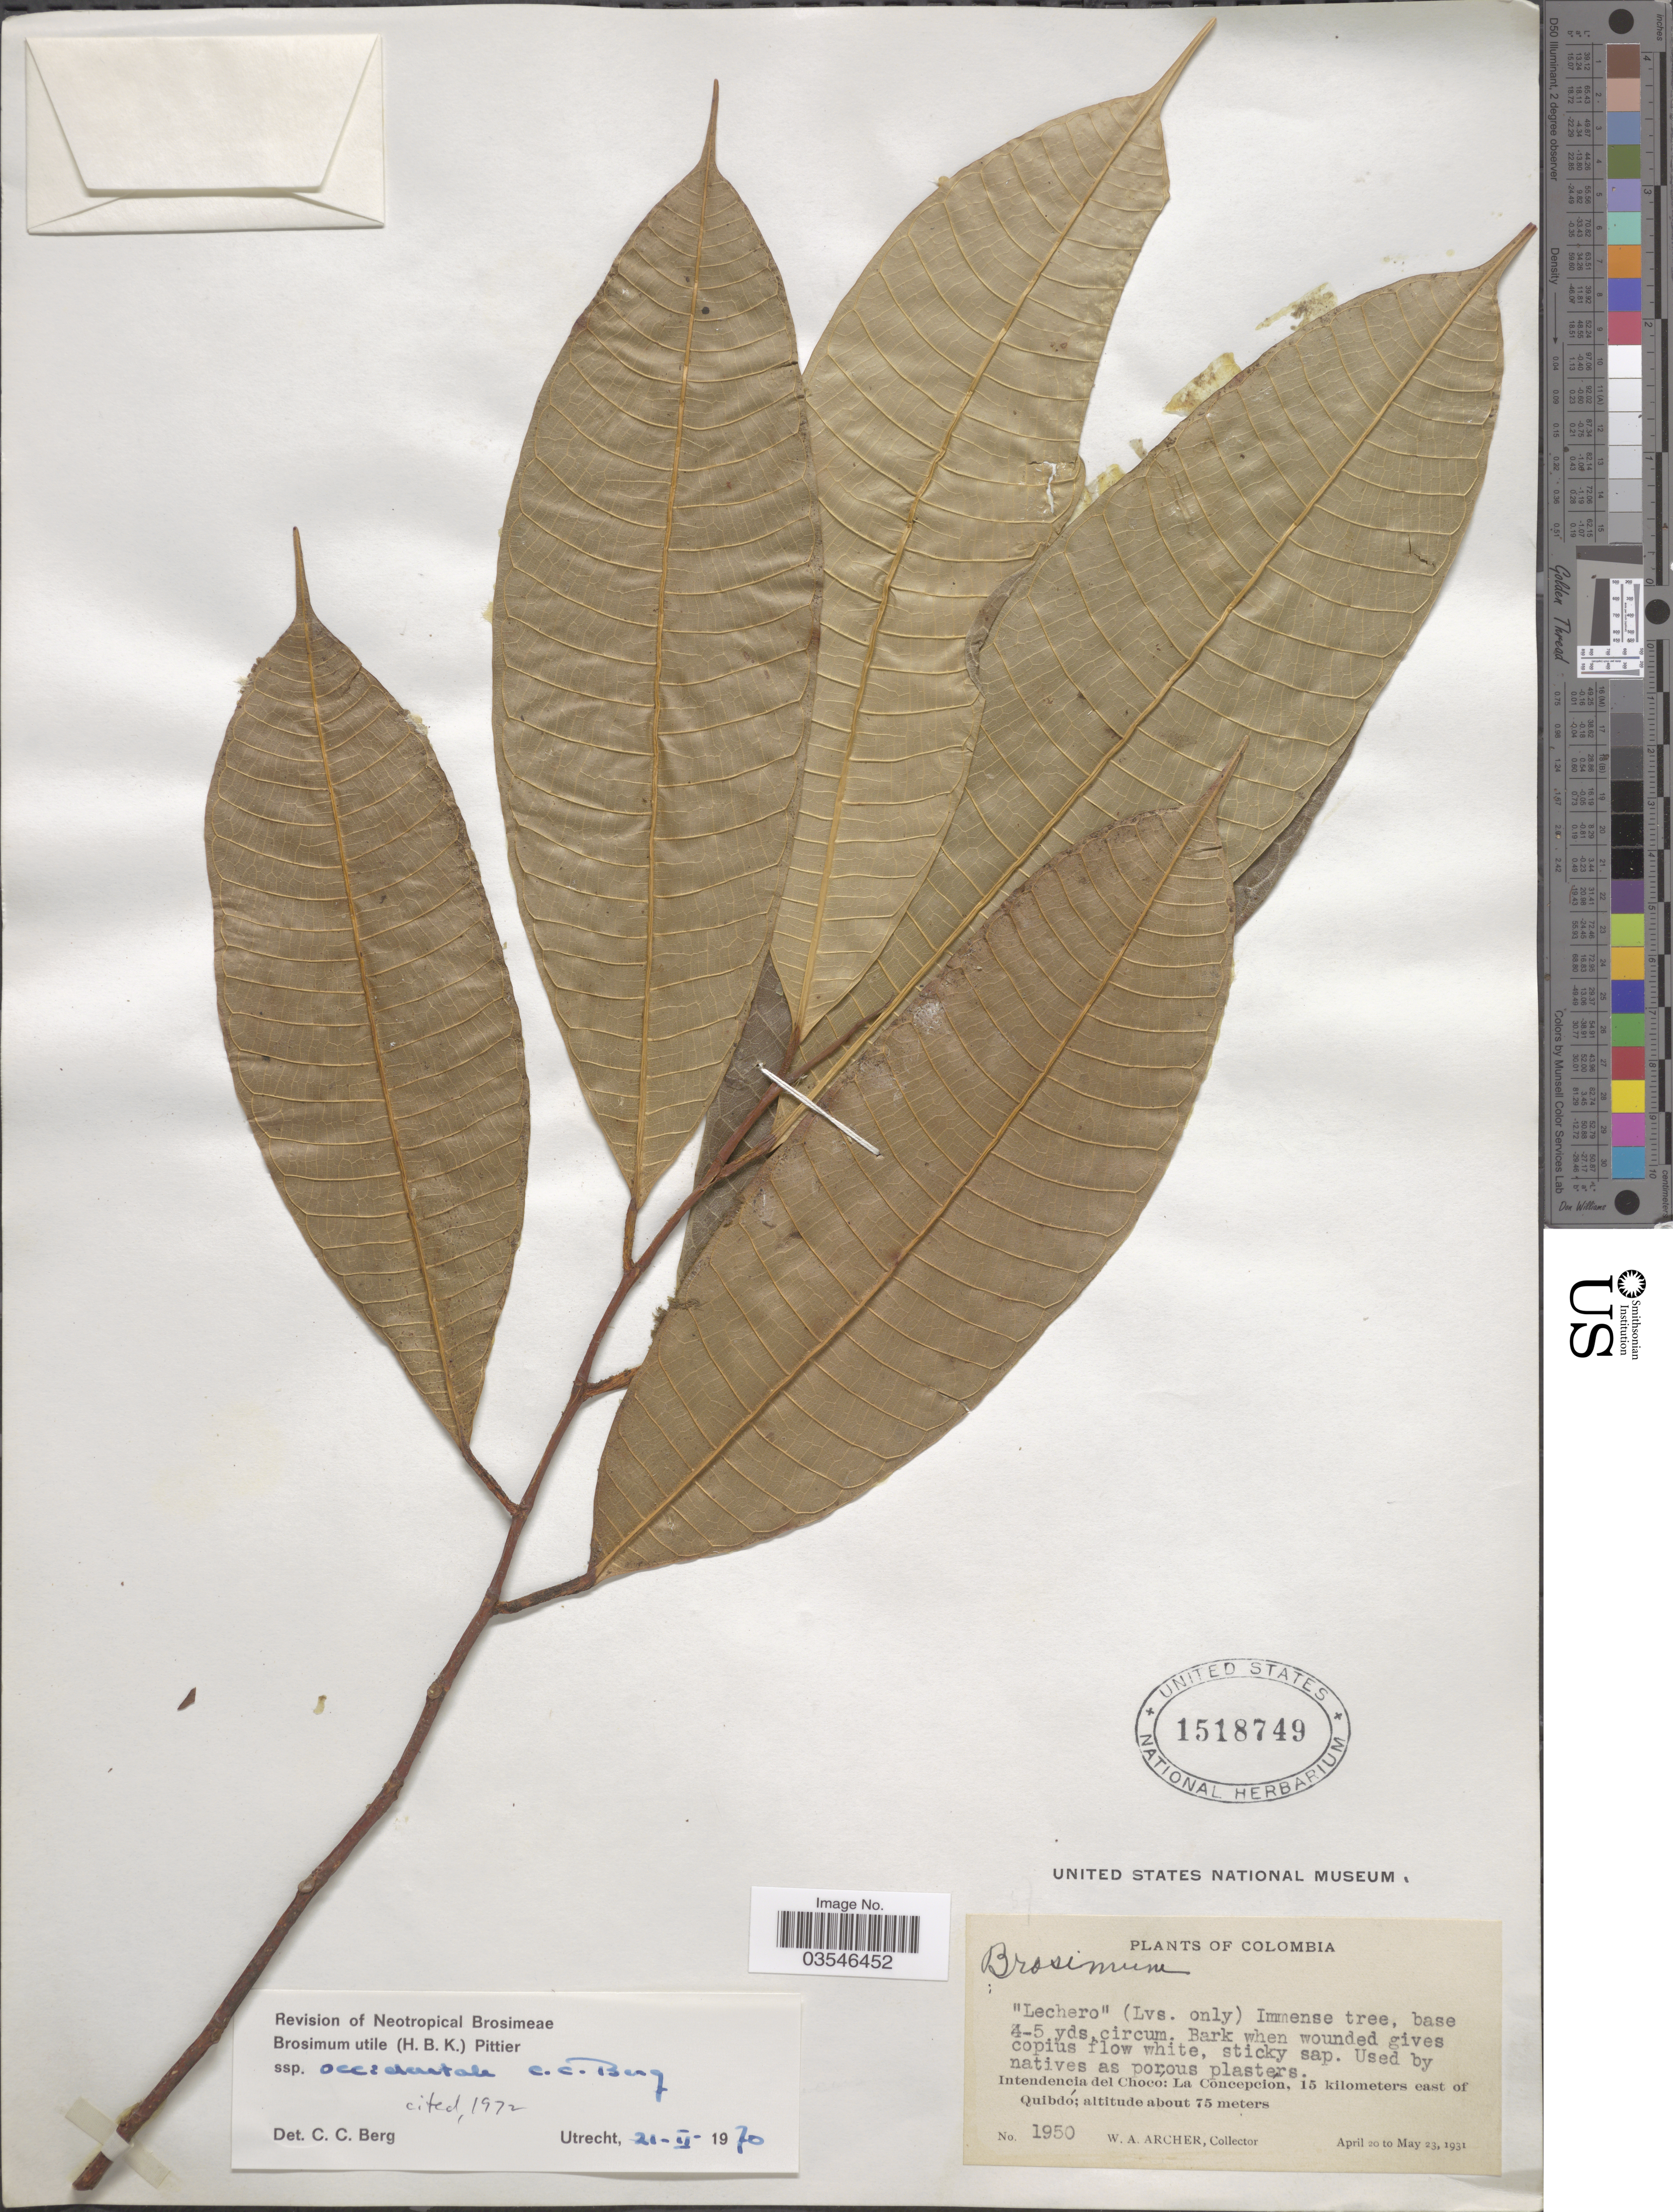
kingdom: Plantae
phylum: Tracheophyta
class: Magnoliopsida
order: Rosales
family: Moraceae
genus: Brosimum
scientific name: Brosimum utile subsp. occidentale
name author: C.C. Berg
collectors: W. Archer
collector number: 1950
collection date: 1931-04-20/1931-05-23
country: Colombia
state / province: Chocó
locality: Intendencia del Chocó: La Concepción, 15 kilometers east of Quibdó.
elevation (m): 75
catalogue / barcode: US 1518749